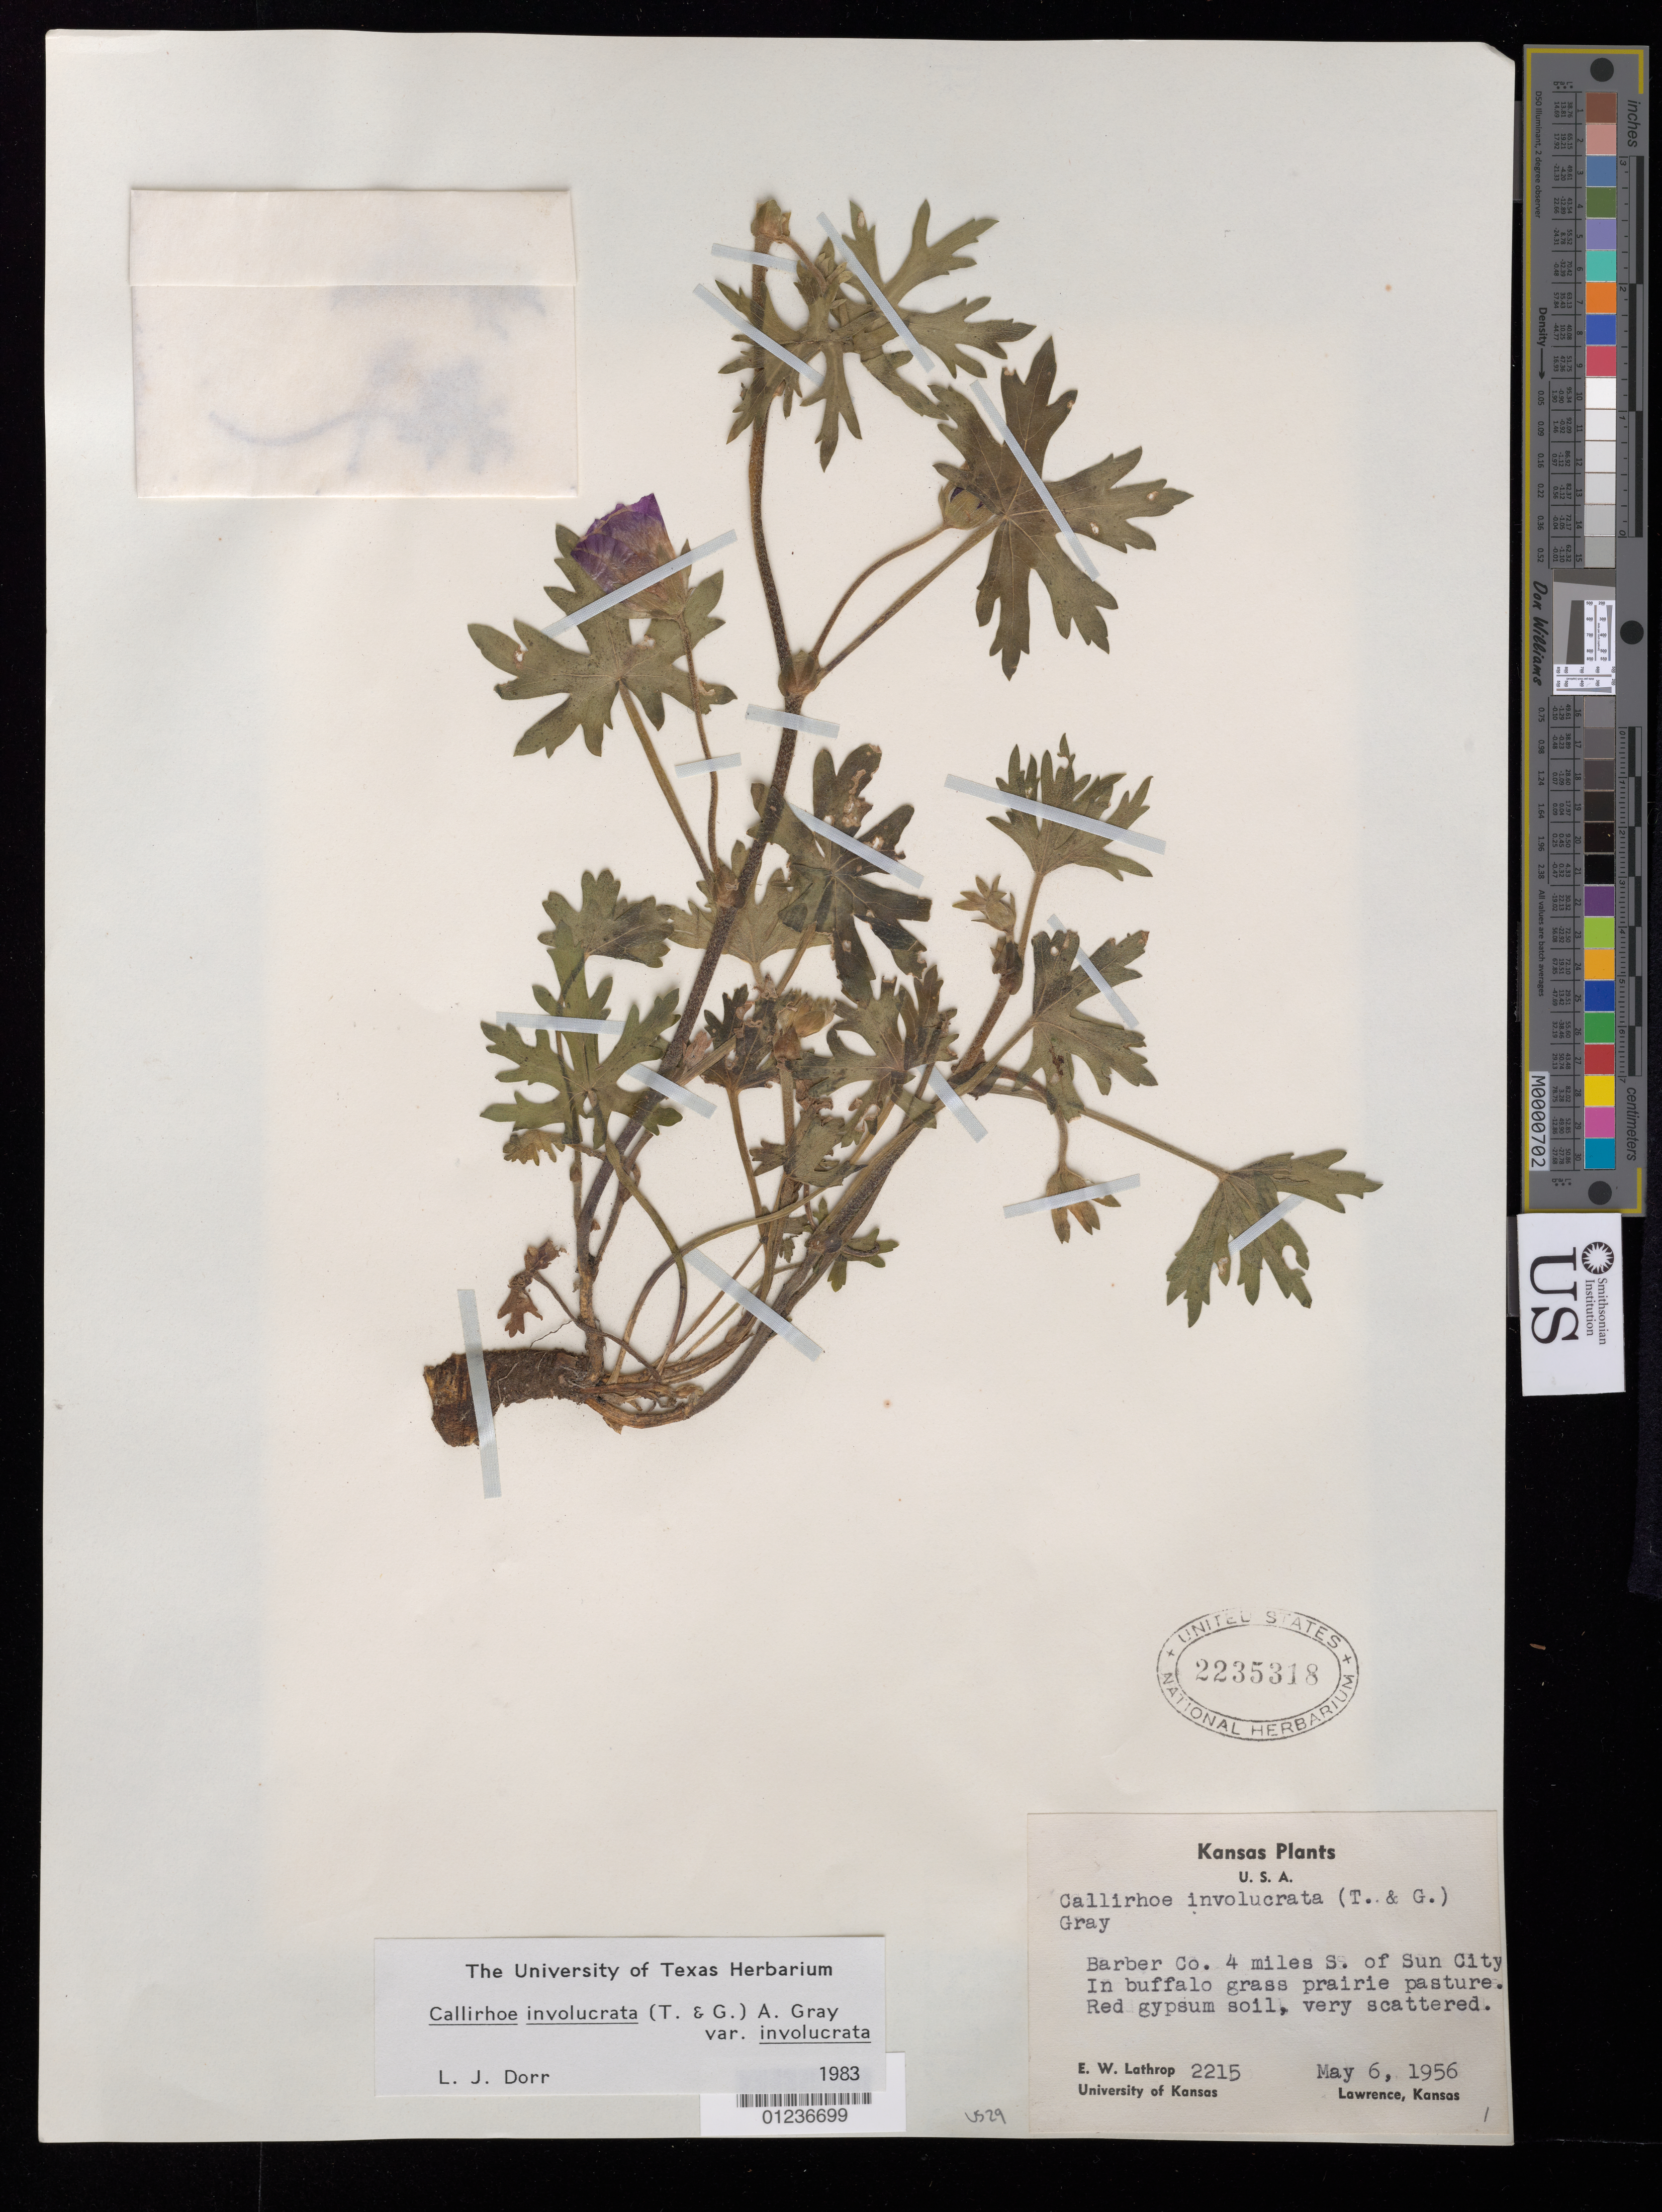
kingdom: Plantae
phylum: Tracheophyta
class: Magnoliopsida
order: Malvales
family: Malvaceae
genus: Callirhoe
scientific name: Callirhoe involucrata var. involucrata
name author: (Torr. & A. Gray) A. Gray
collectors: E. W. Lathrop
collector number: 2215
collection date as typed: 6 May 1956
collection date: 1956-05-06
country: United States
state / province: Kansas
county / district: Barber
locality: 4 mi S of Sun City.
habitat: Grass prairie. Red gypsum soil.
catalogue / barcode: US 2235318